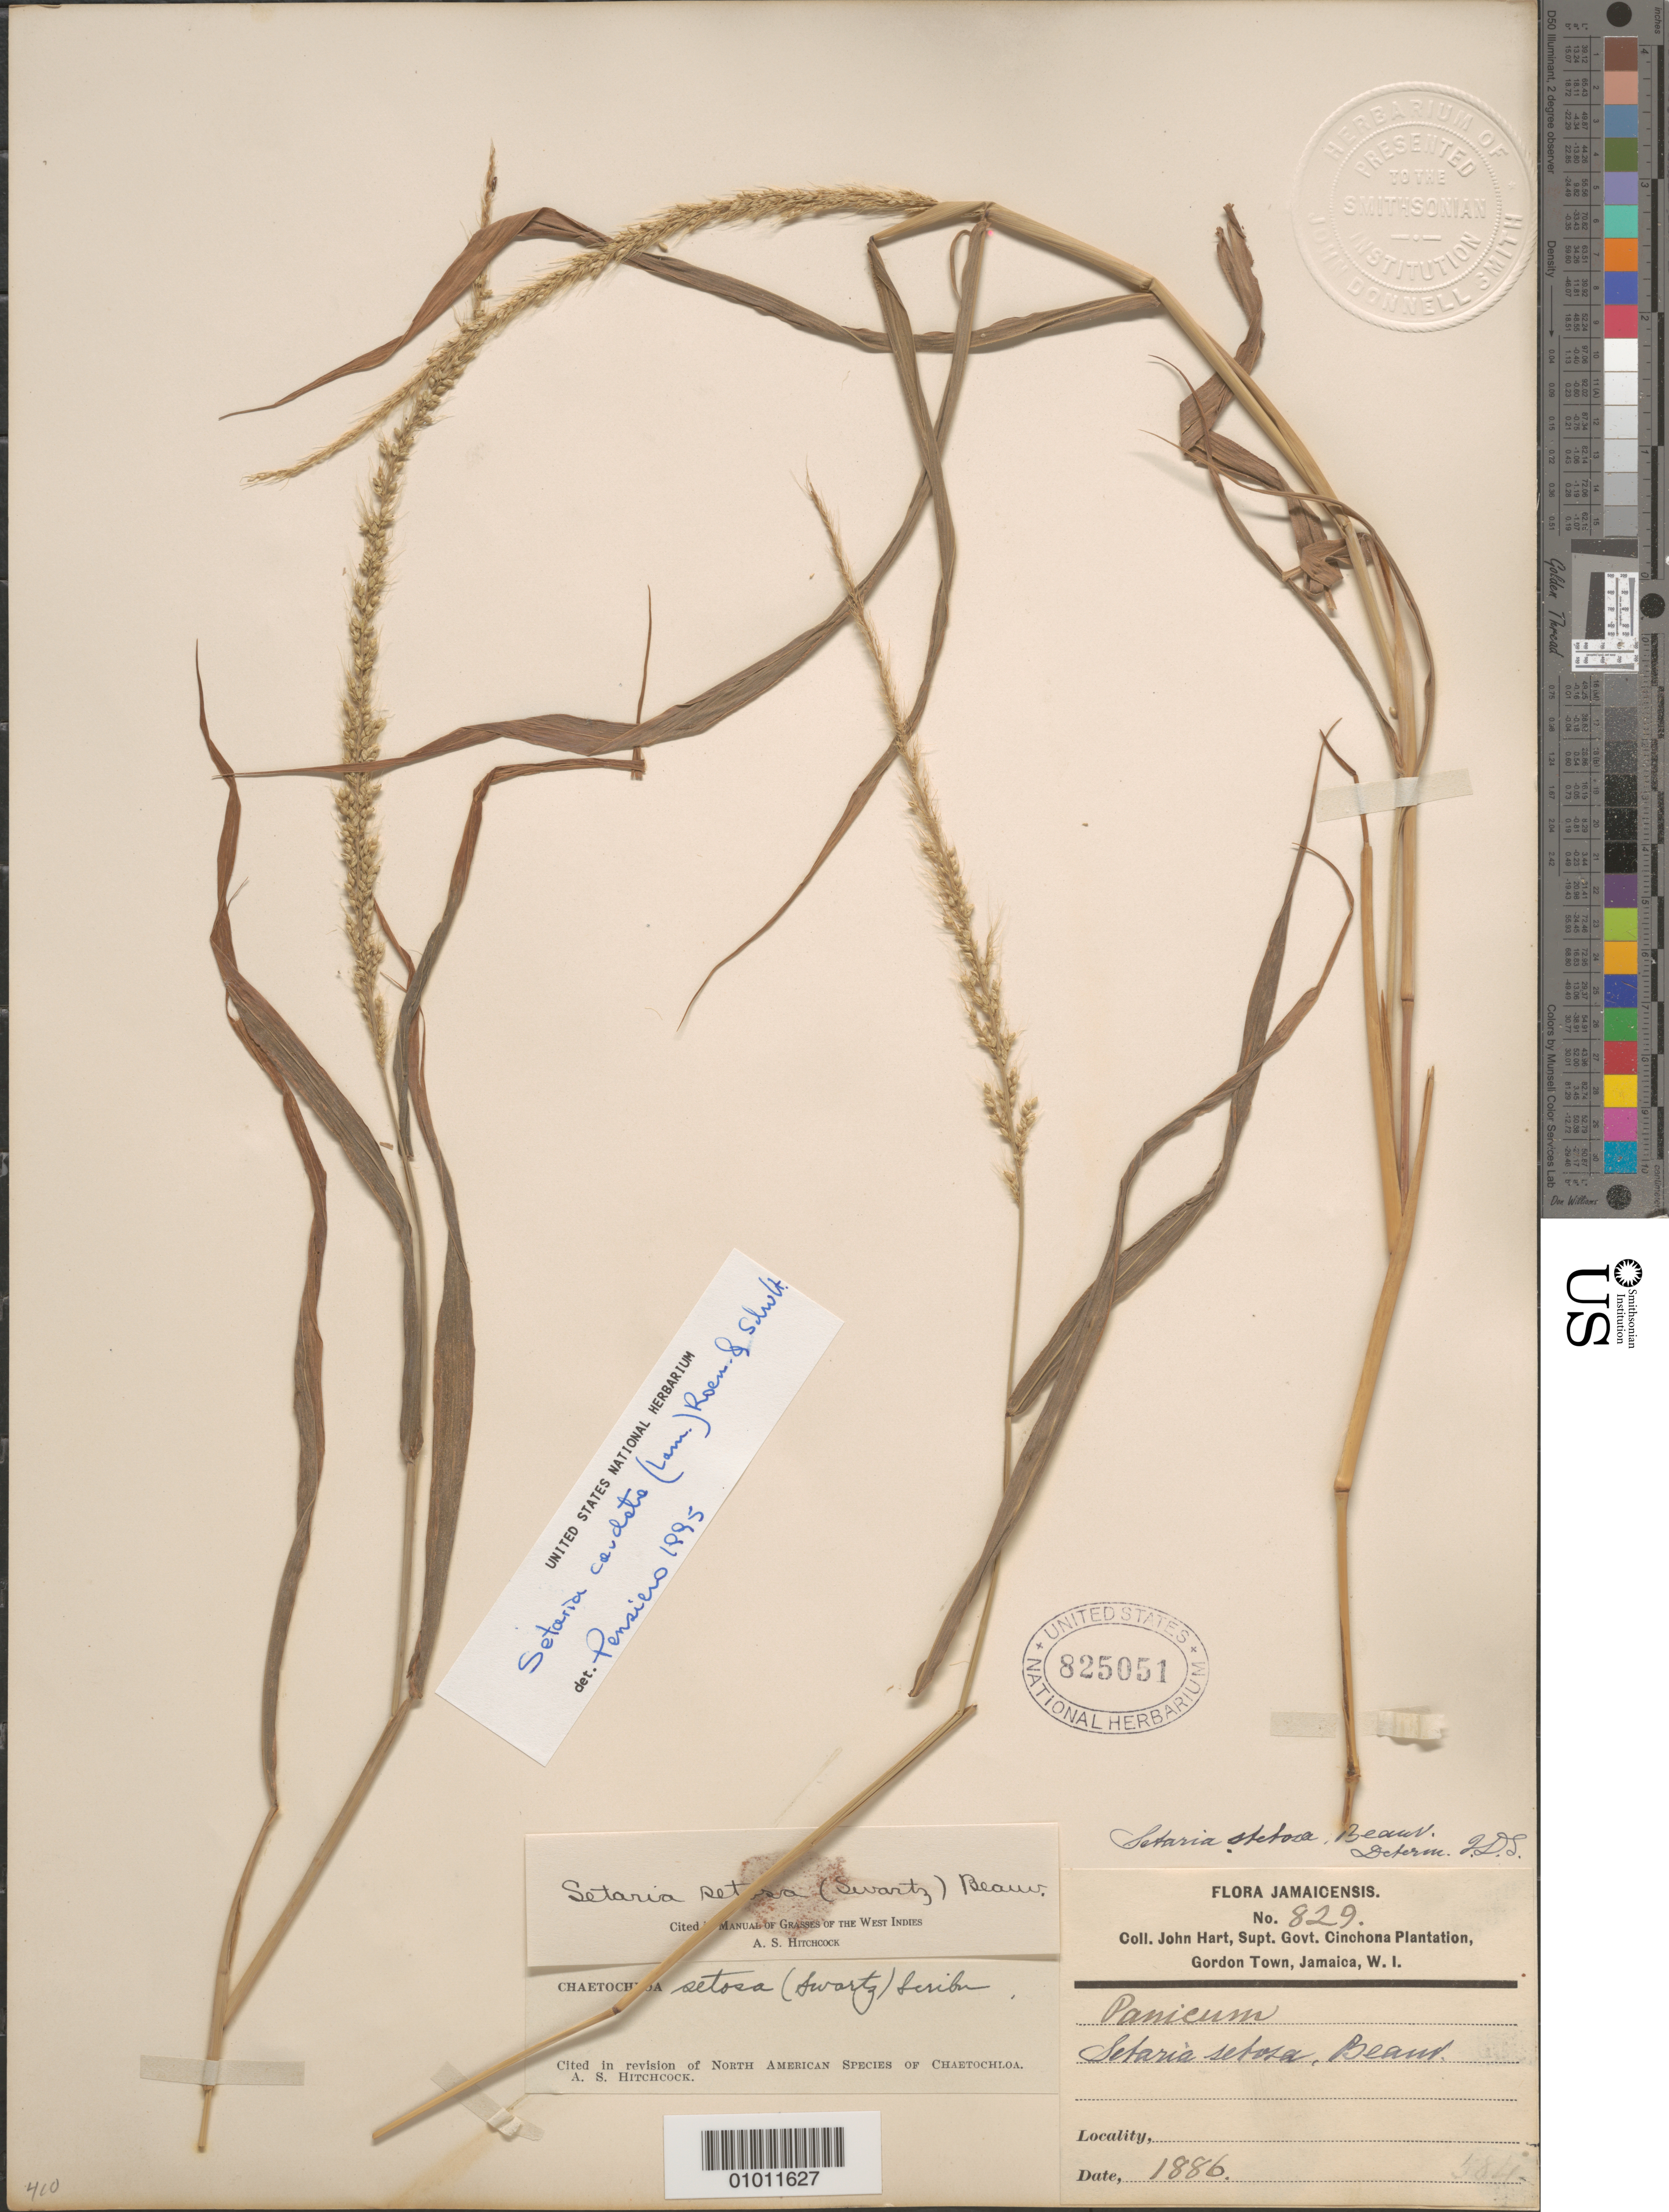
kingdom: Plantae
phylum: Tracheophyta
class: Liliopsida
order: Poales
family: Poaceae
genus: Setaria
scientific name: Setaria setosa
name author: (Sw.) P. Beauv.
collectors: J. Hart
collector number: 829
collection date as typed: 1886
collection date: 1886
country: Jamaica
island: Jamaica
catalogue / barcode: US 825051